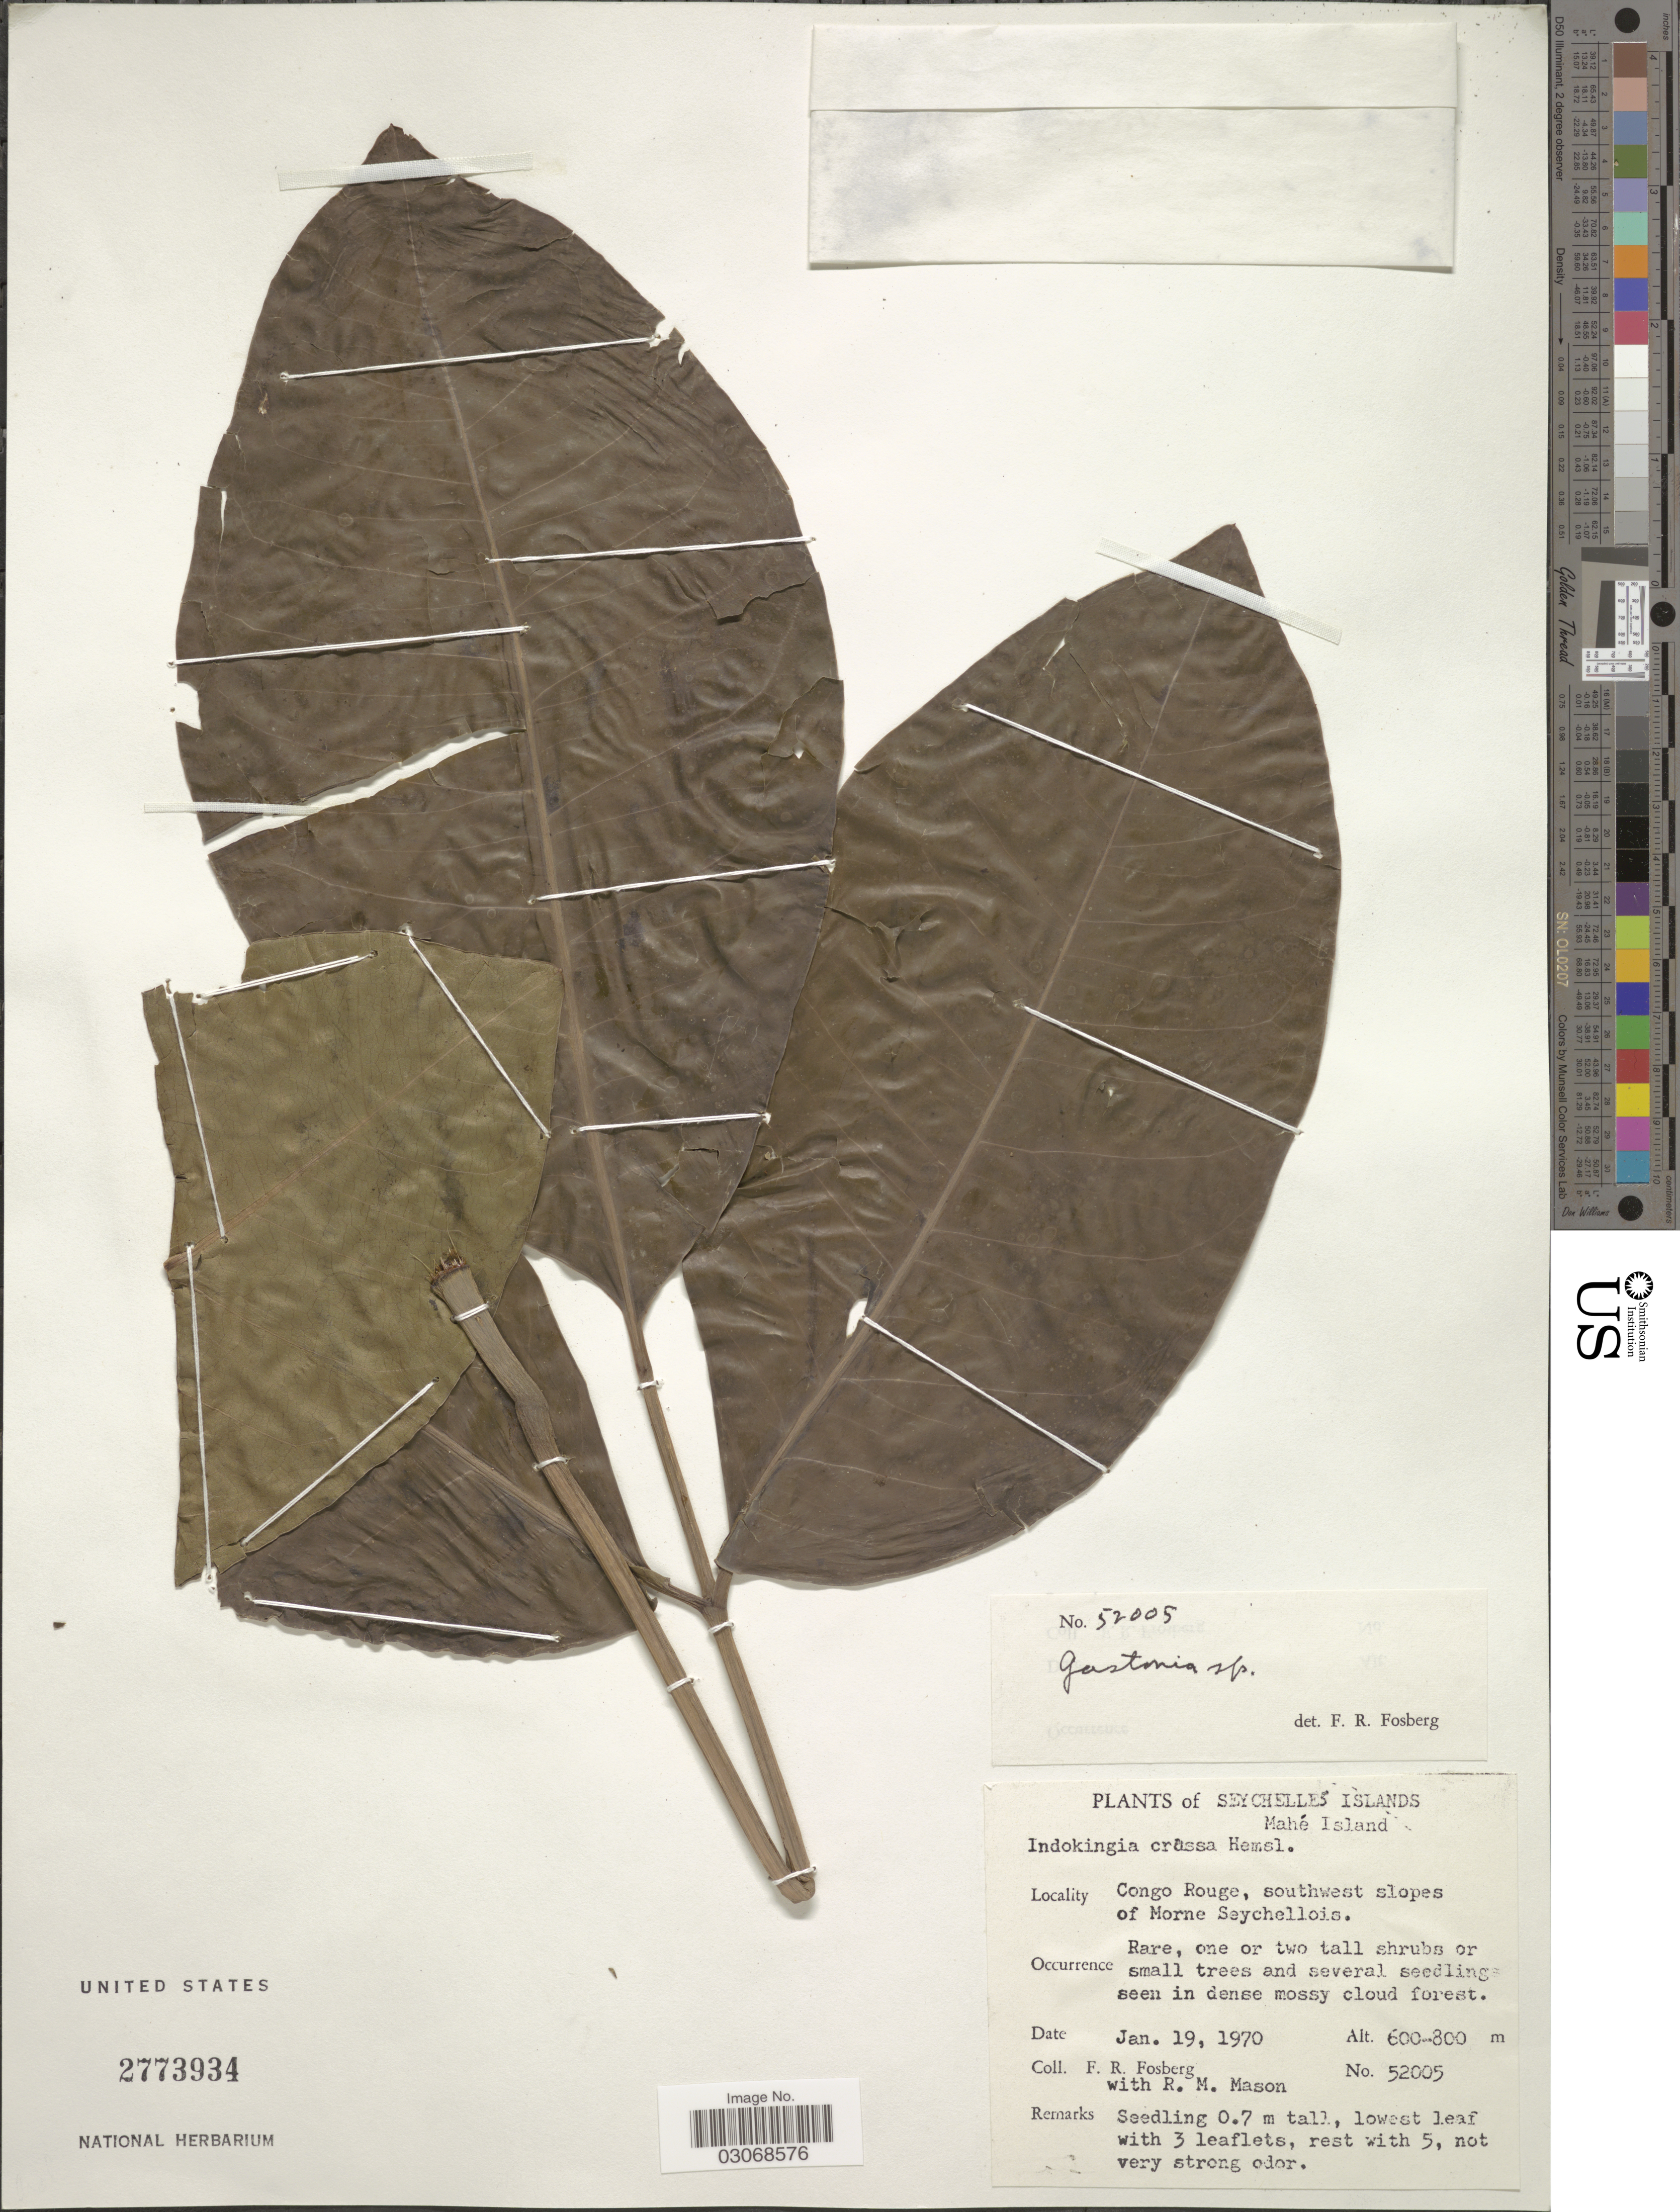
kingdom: Plantae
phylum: Tracheophyta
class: Magnoliopsida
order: Apiales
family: Araliaceae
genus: Gastonia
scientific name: Gastonia sp.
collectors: F. R. Fosberg & R. Mason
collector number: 52005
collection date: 1970-01-19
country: Seychelles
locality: Seychelles Islands, Mahé Island, Congo Rouge, southwest slopes of Morne Seychellois.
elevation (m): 600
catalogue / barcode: US 2773934